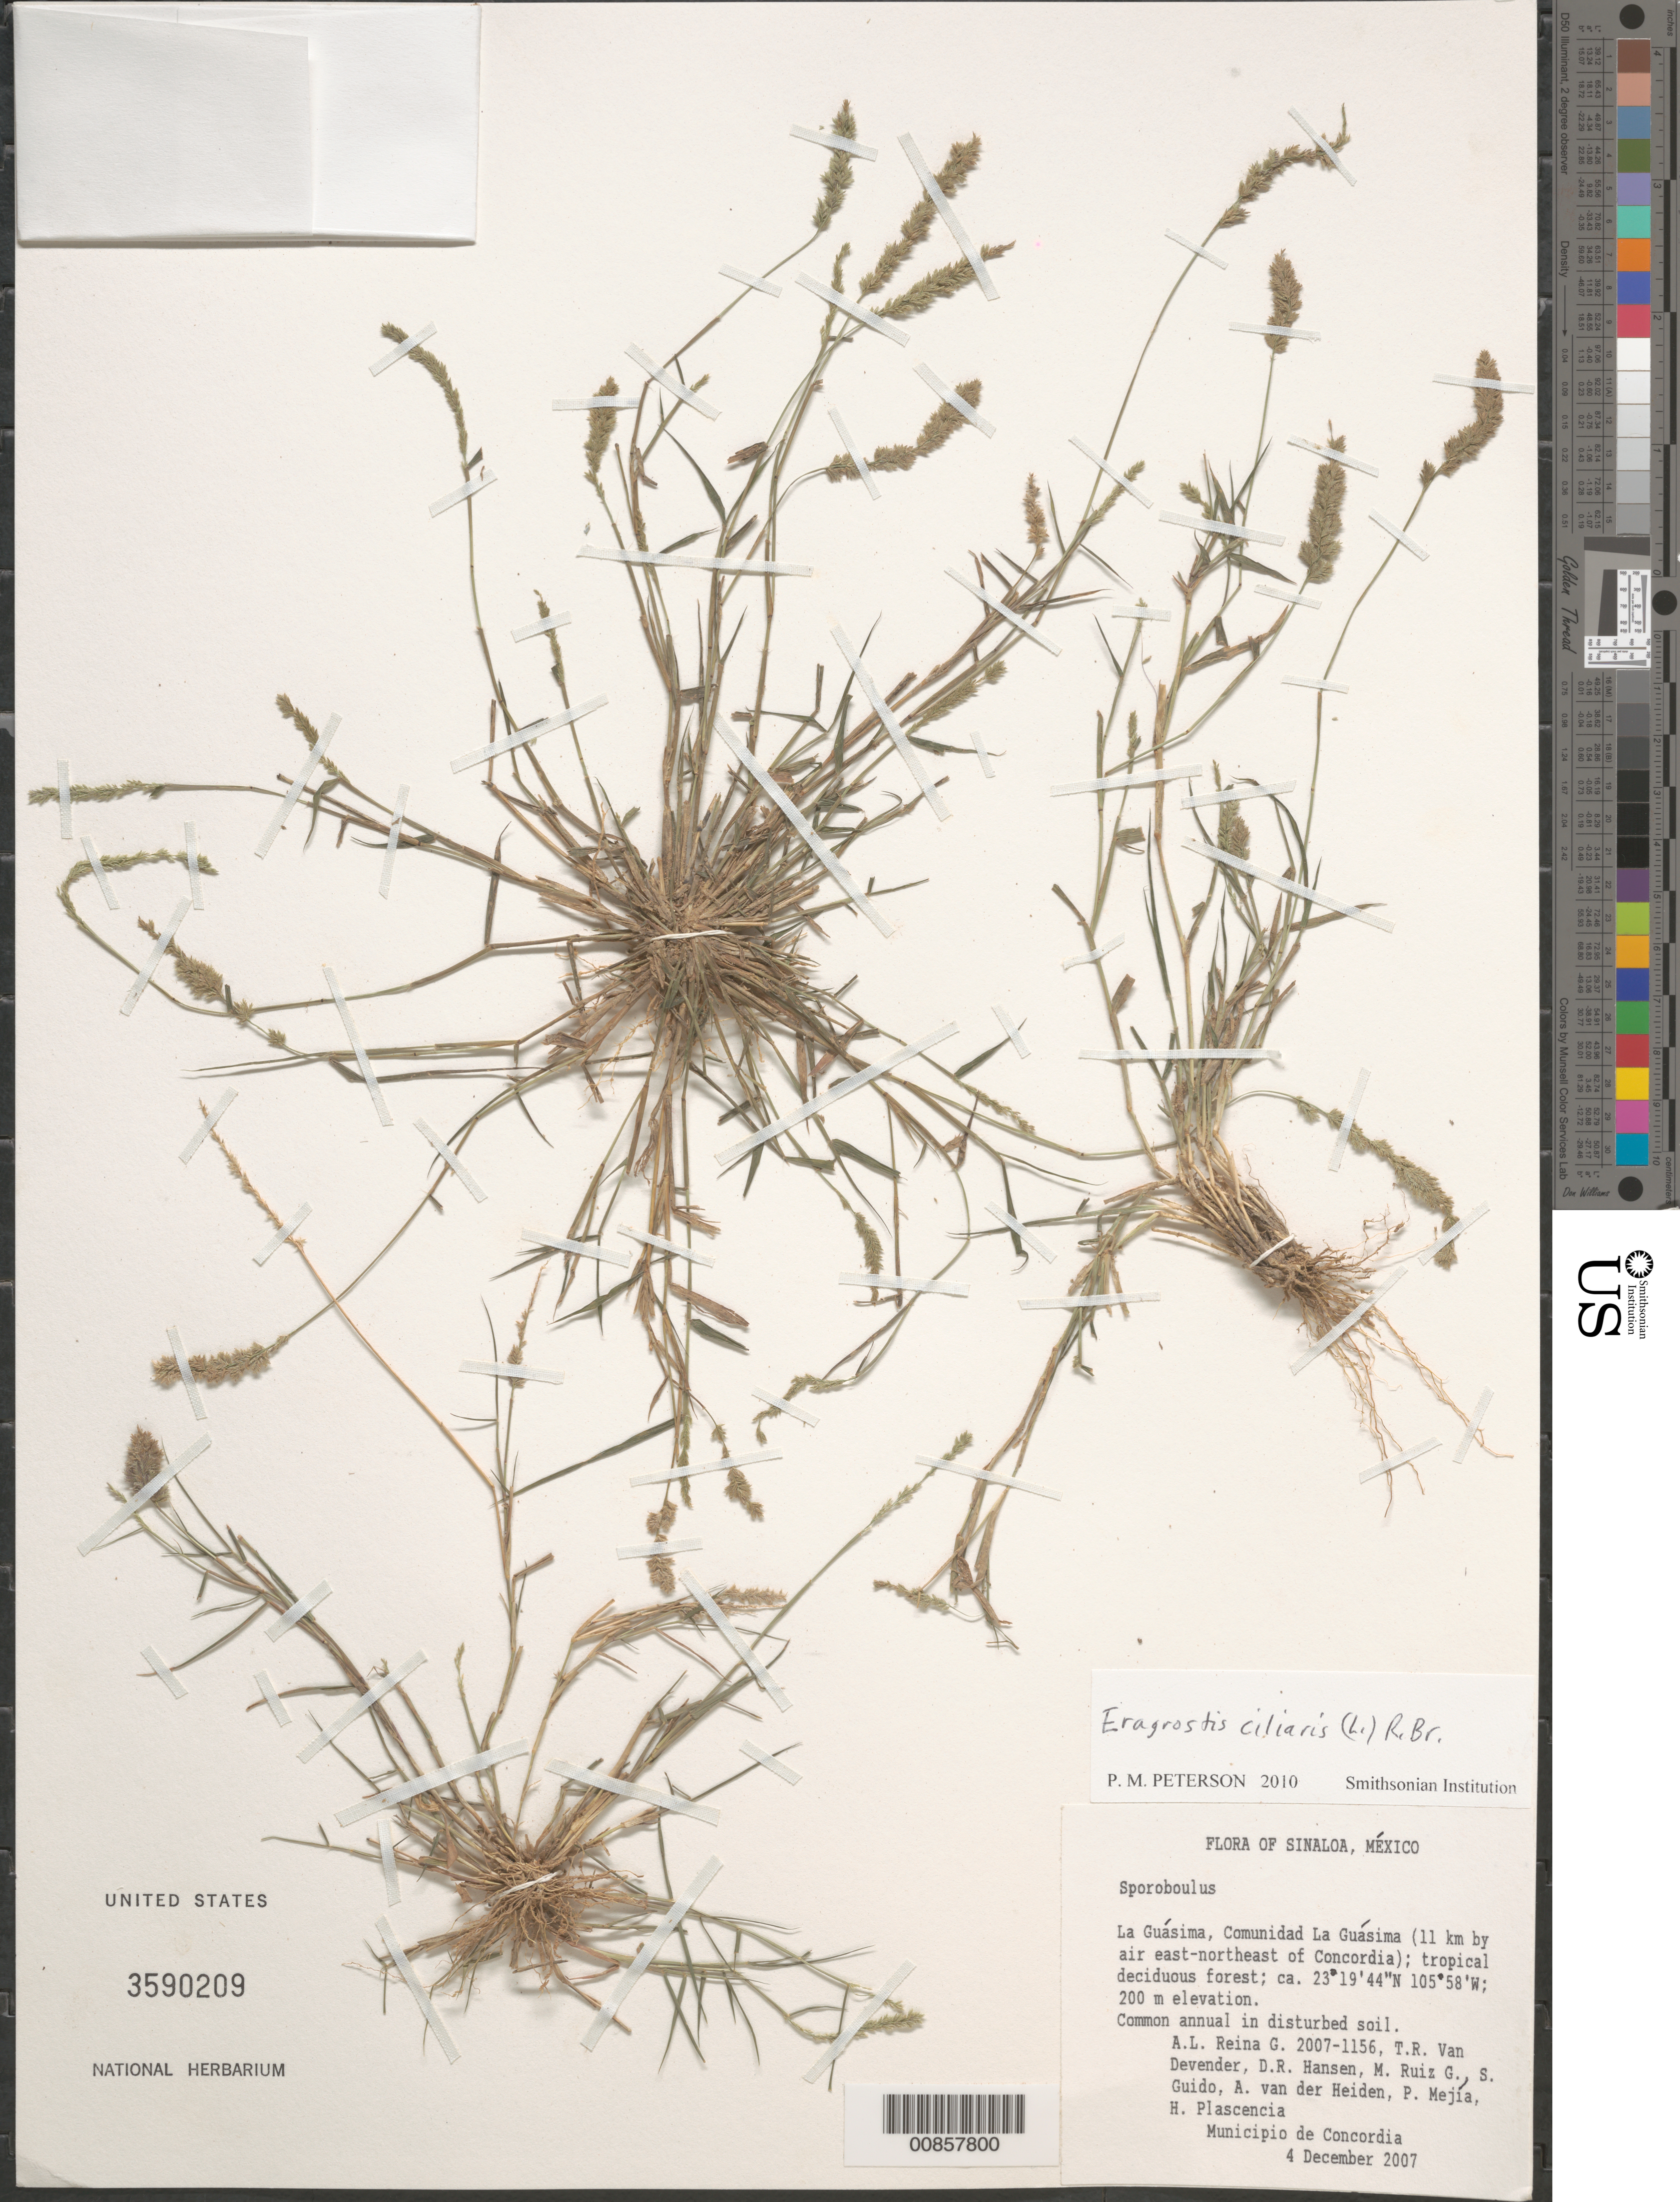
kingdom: Plantae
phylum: Tracheophyta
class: Liliopsida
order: Poales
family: Poaceae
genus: Eragrostis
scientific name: Eragrostis ciliaris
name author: (L.) R. Br.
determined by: Peterson, Paul M., (BOT), Smithsonian Institution - National Museum of Natural History (UNITED STATES)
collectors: A. L. Reina G., T. R. Van Devender, D. R. Hansen, M. Ruiz G., S. Guido S., A. M. van der Heiden, P. Mejía & H. Plascencia G.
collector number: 2007-1156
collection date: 2007-12-04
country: Mexico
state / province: Sinaloa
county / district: Concordia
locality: La Guásima, Comunidad La Guásima, 11 km (by air) ENE of Concordia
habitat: Tropical deciduous forest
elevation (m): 200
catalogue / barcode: US 3590209